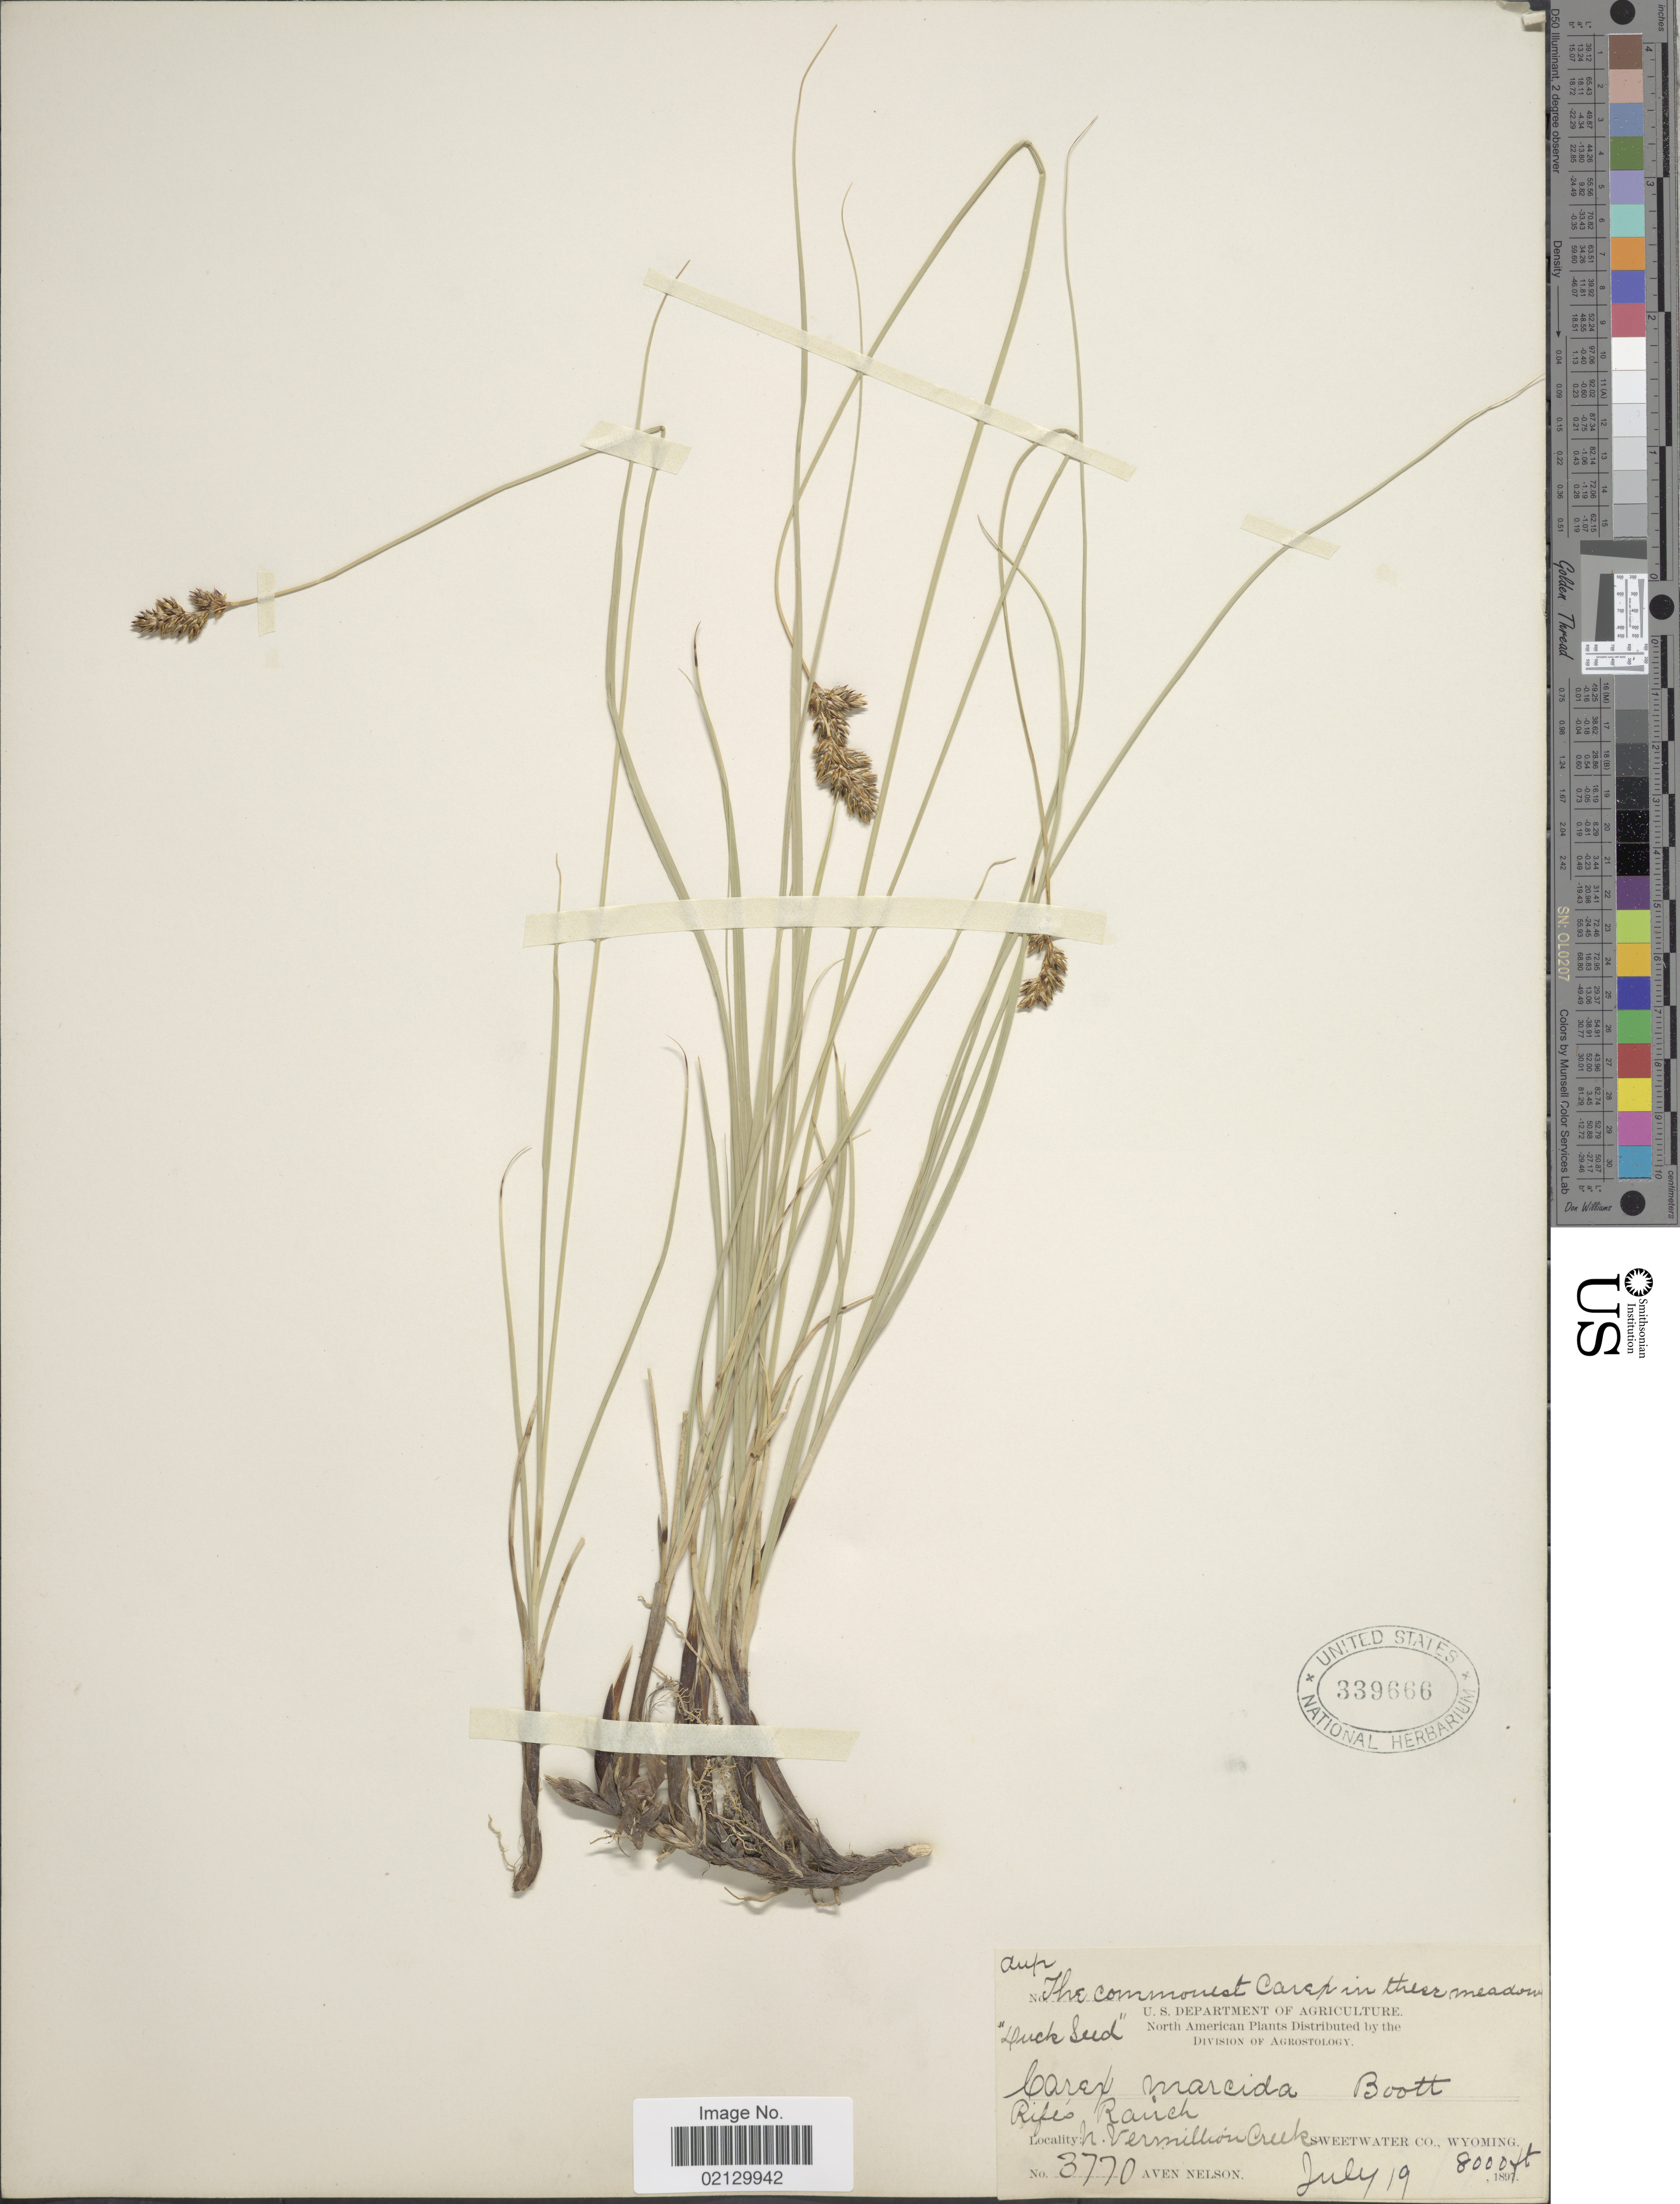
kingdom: Plantae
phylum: Tracheophyta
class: Liliopsida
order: Poales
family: Cyperaceae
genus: Carex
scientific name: Carex praegracilis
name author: W. Boott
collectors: A. Nelson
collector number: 3770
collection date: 1897-07-19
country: United States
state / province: Wyoming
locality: Rifes Ranch, N. Vermillion Creek, Sweetwater Co., Wyoming.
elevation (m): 2438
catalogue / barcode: US 339666